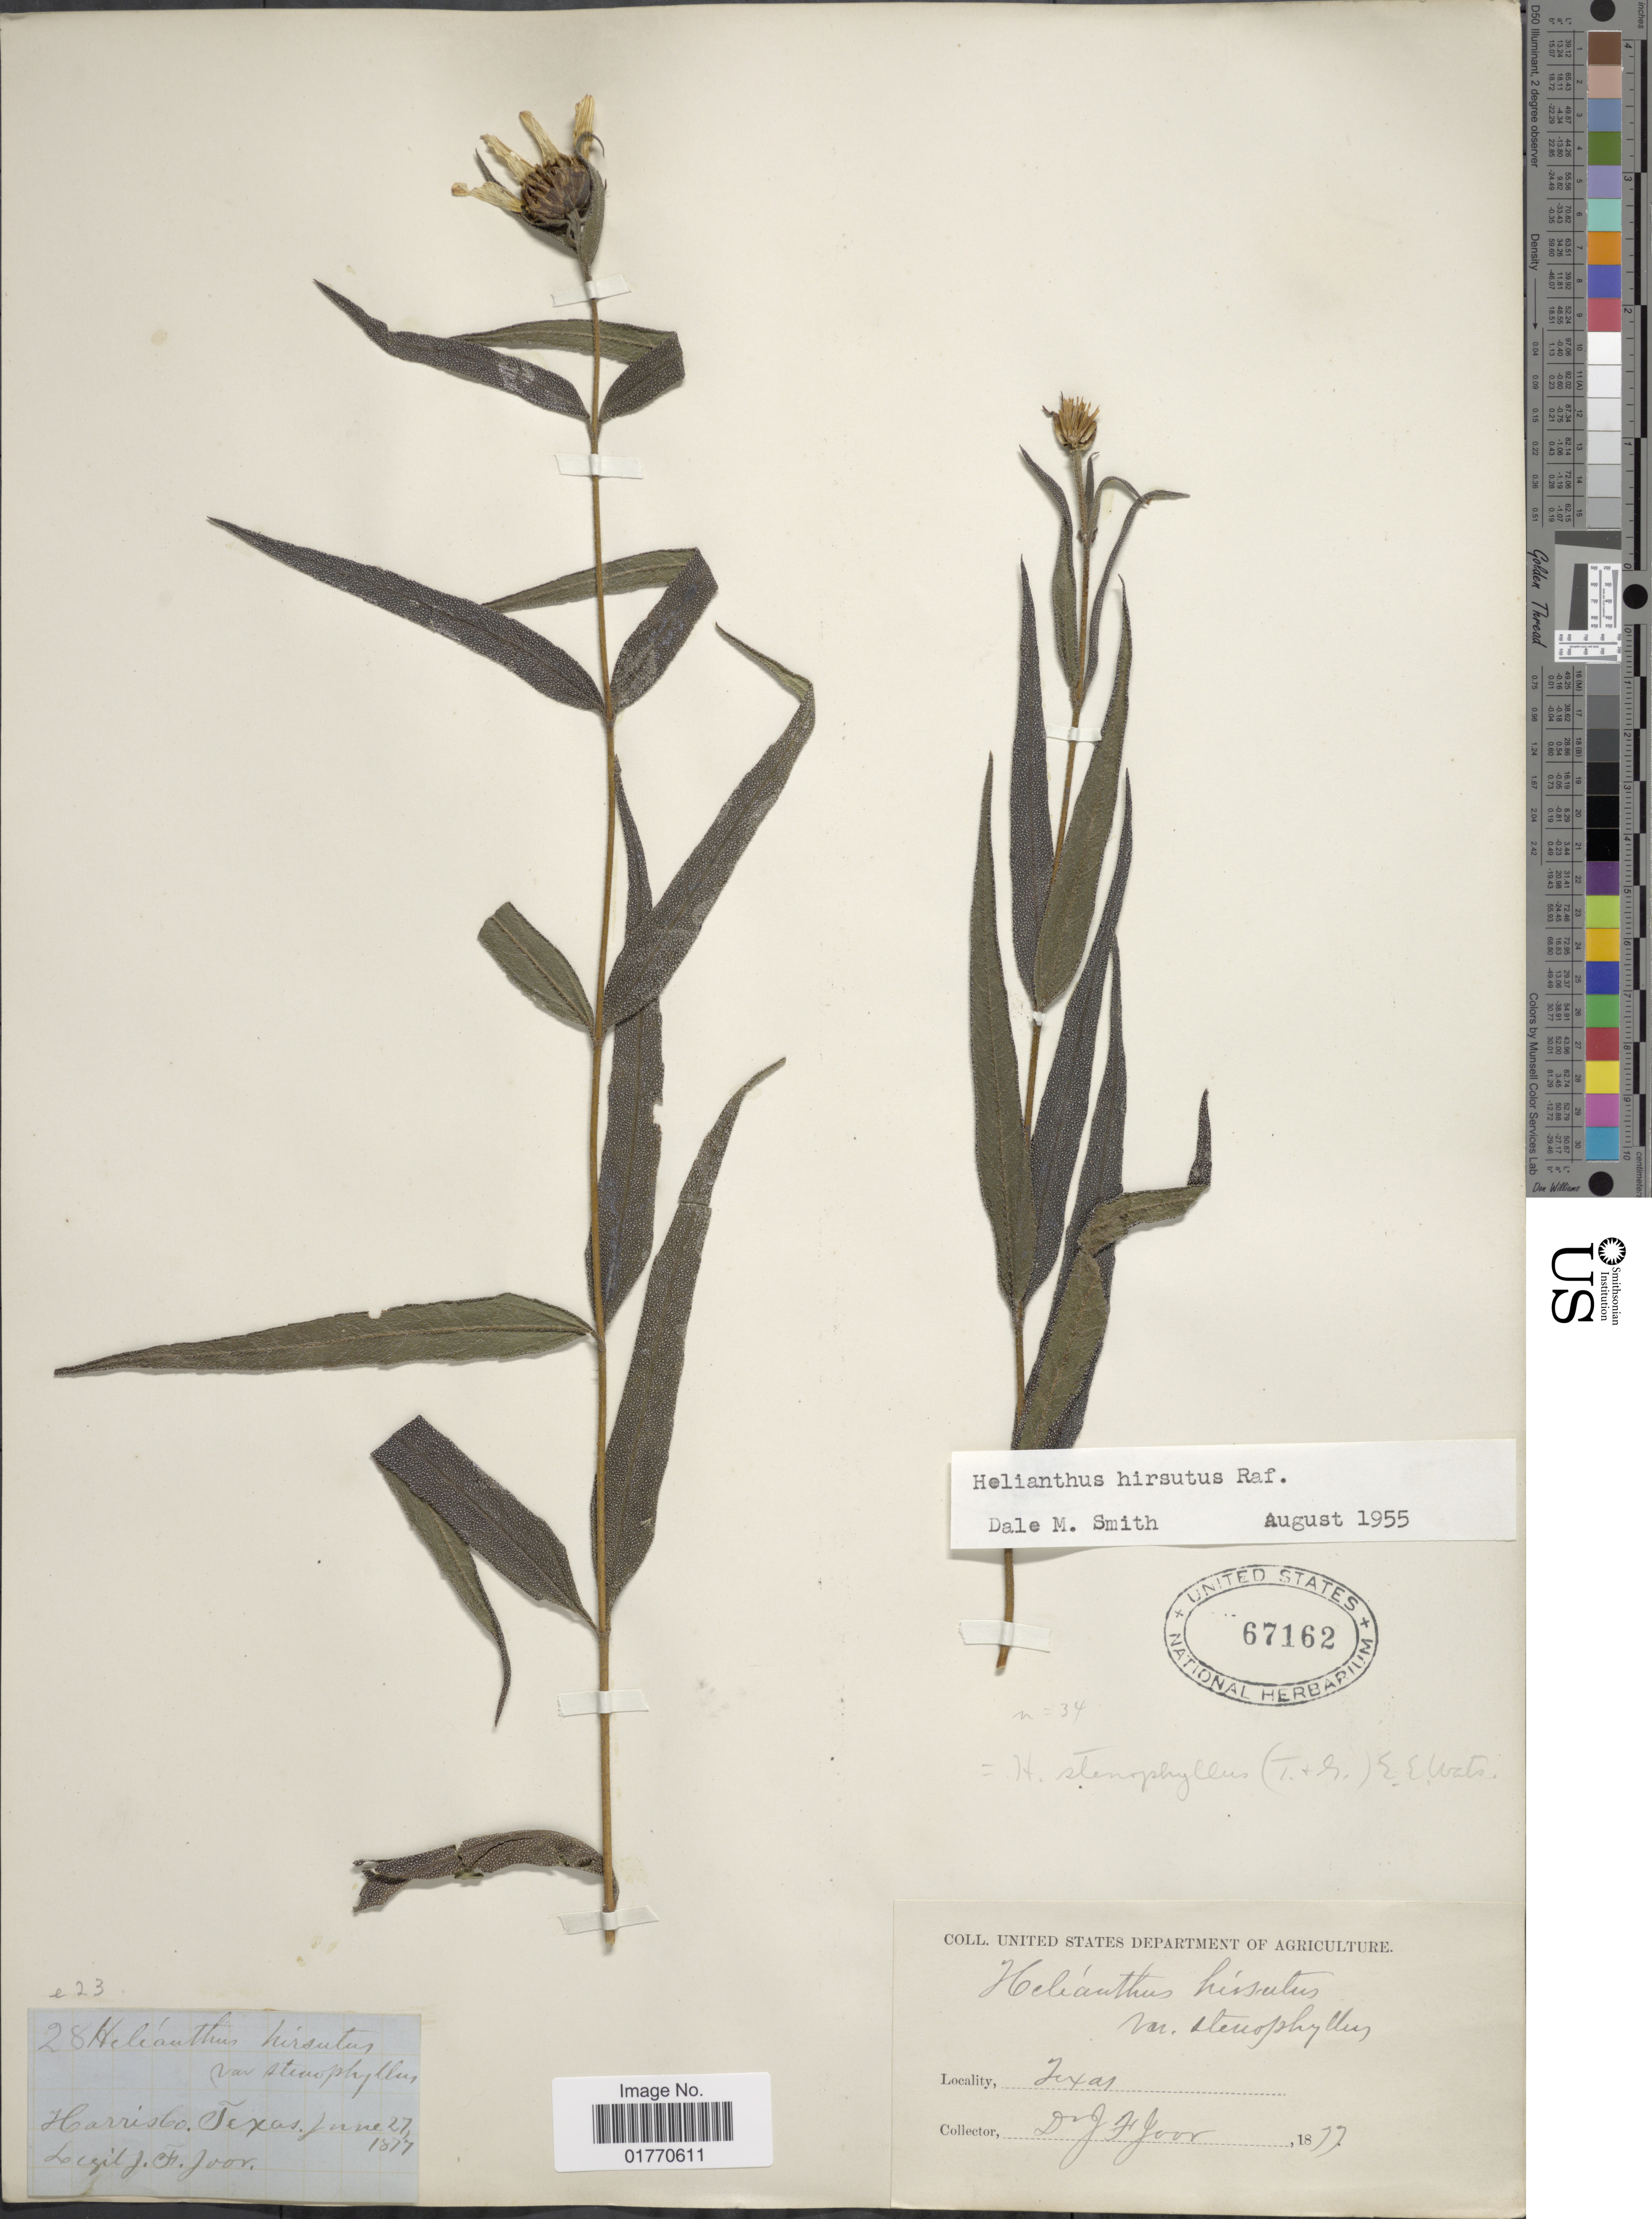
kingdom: Plantae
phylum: Tracheophyta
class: Magnoliopsida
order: Asterales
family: Asteraceae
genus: Helianthus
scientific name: Helianthus hirsutus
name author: Raf.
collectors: J. T. Joor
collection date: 1877-06-27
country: United States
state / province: Texas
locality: Harris Co., Texas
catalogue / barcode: US 67162